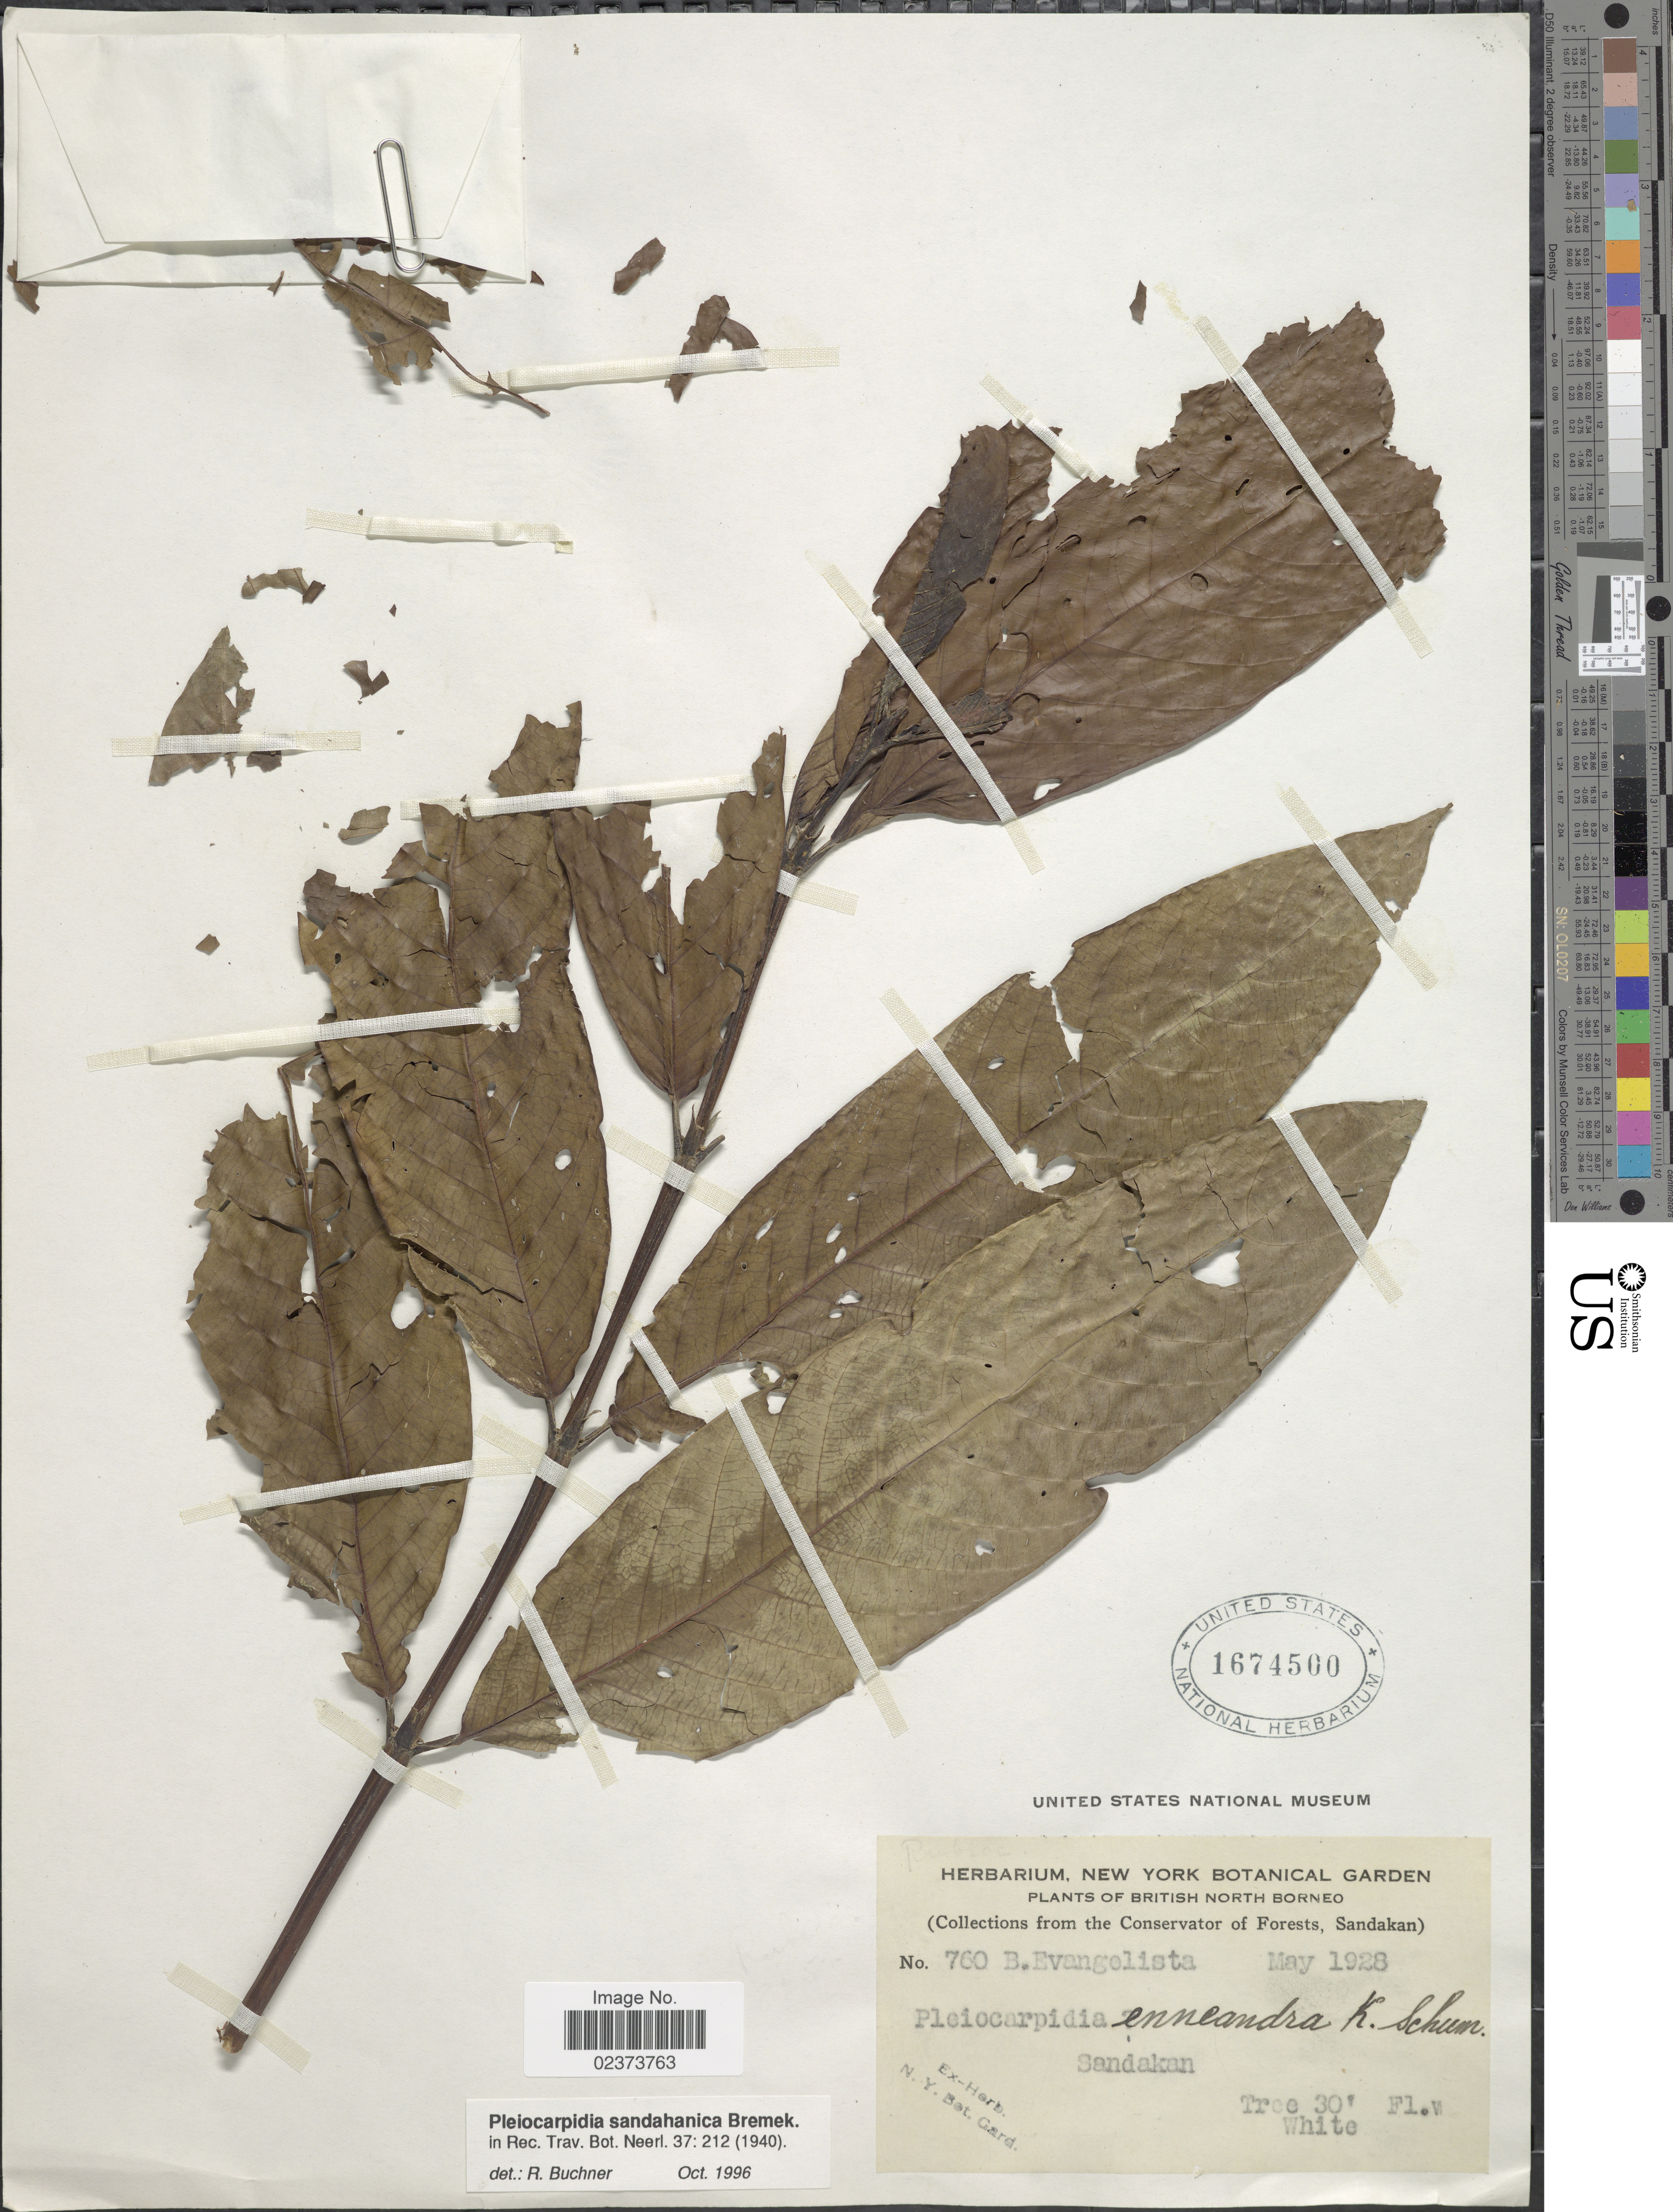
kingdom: Plantae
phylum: Tracheophyta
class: Magnoliopsida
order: Gentianales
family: Rubiaceae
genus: Pleiocarpidia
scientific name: Pleiocarpidia sandahanica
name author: Bremek.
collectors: B. Evangelista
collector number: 760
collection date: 1928-05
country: Malaysia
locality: British North Borneo, Sandakan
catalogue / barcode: US 1674500